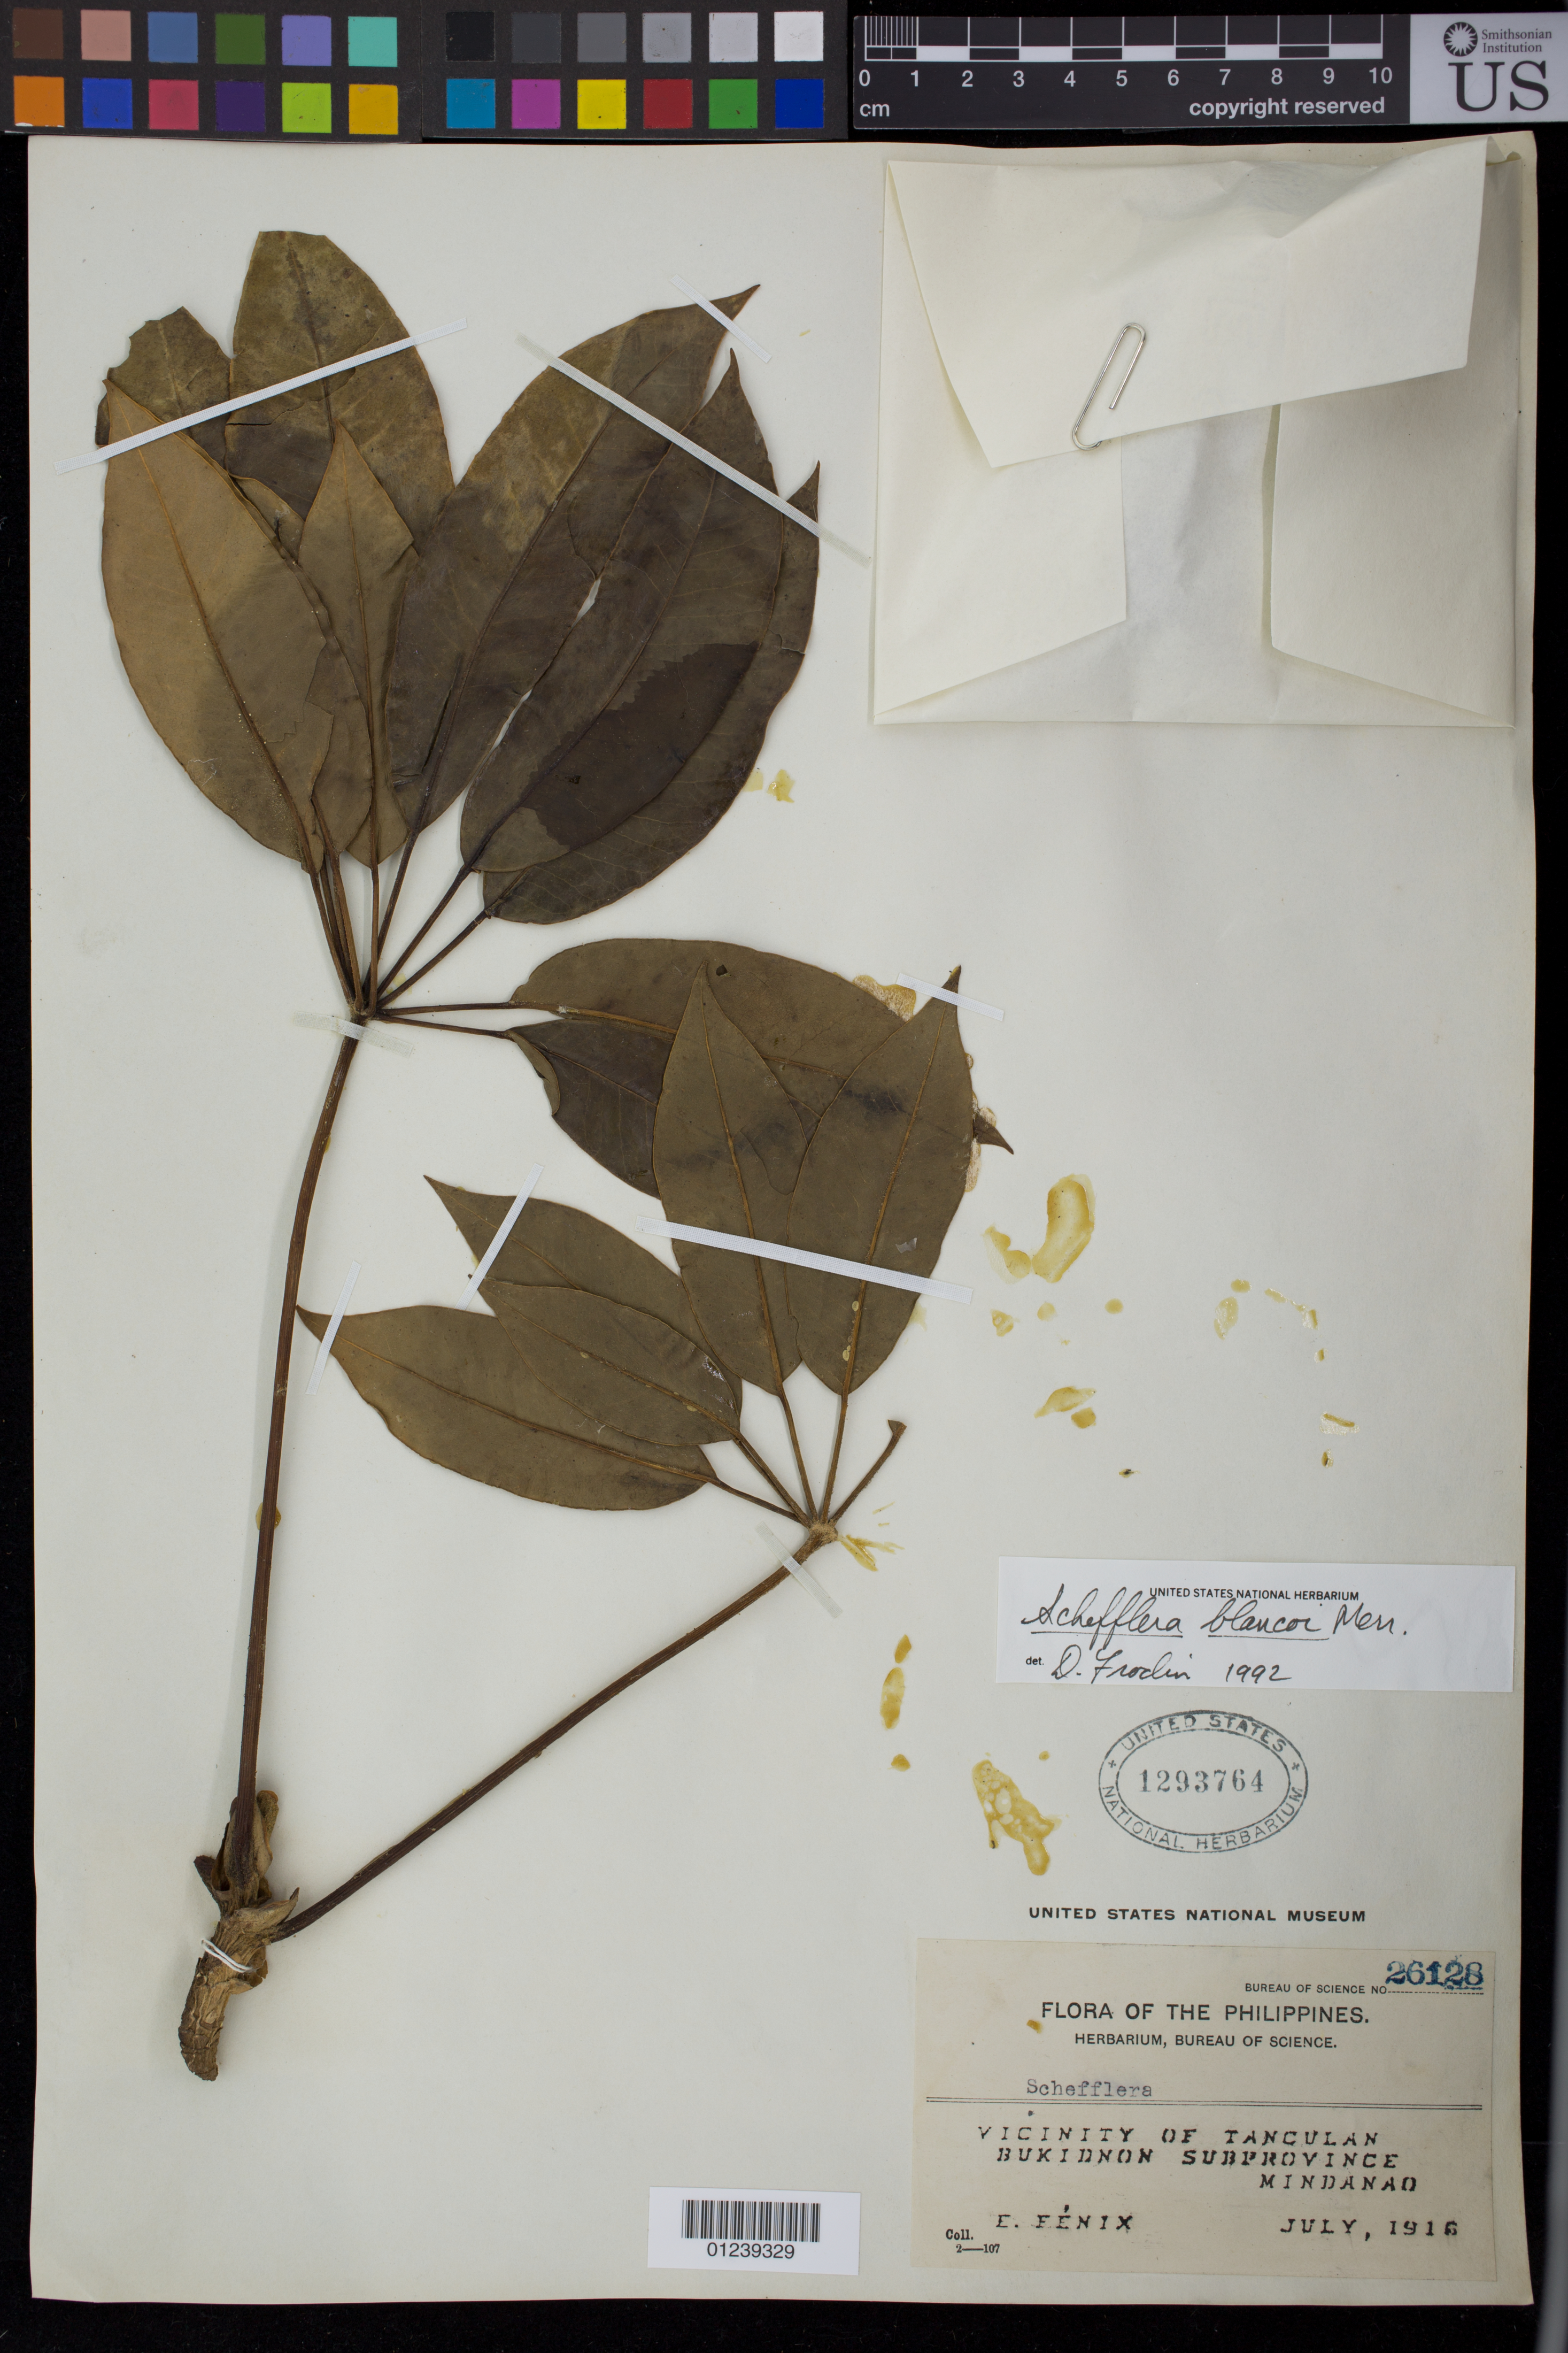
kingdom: Plantae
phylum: Tracheophyta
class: Magnoliopsida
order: Apiales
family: Araliaceae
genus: Schefflera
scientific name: Schefflera blancoi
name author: Merr.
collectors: E. Fenix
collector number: Bur. Sci. 26128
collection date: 1916-07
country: Philippines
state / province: Northern Mindanao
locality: Vicinity of Tanculan, Bukidnon Subprovince, Mindanao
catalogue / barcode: US 1293764